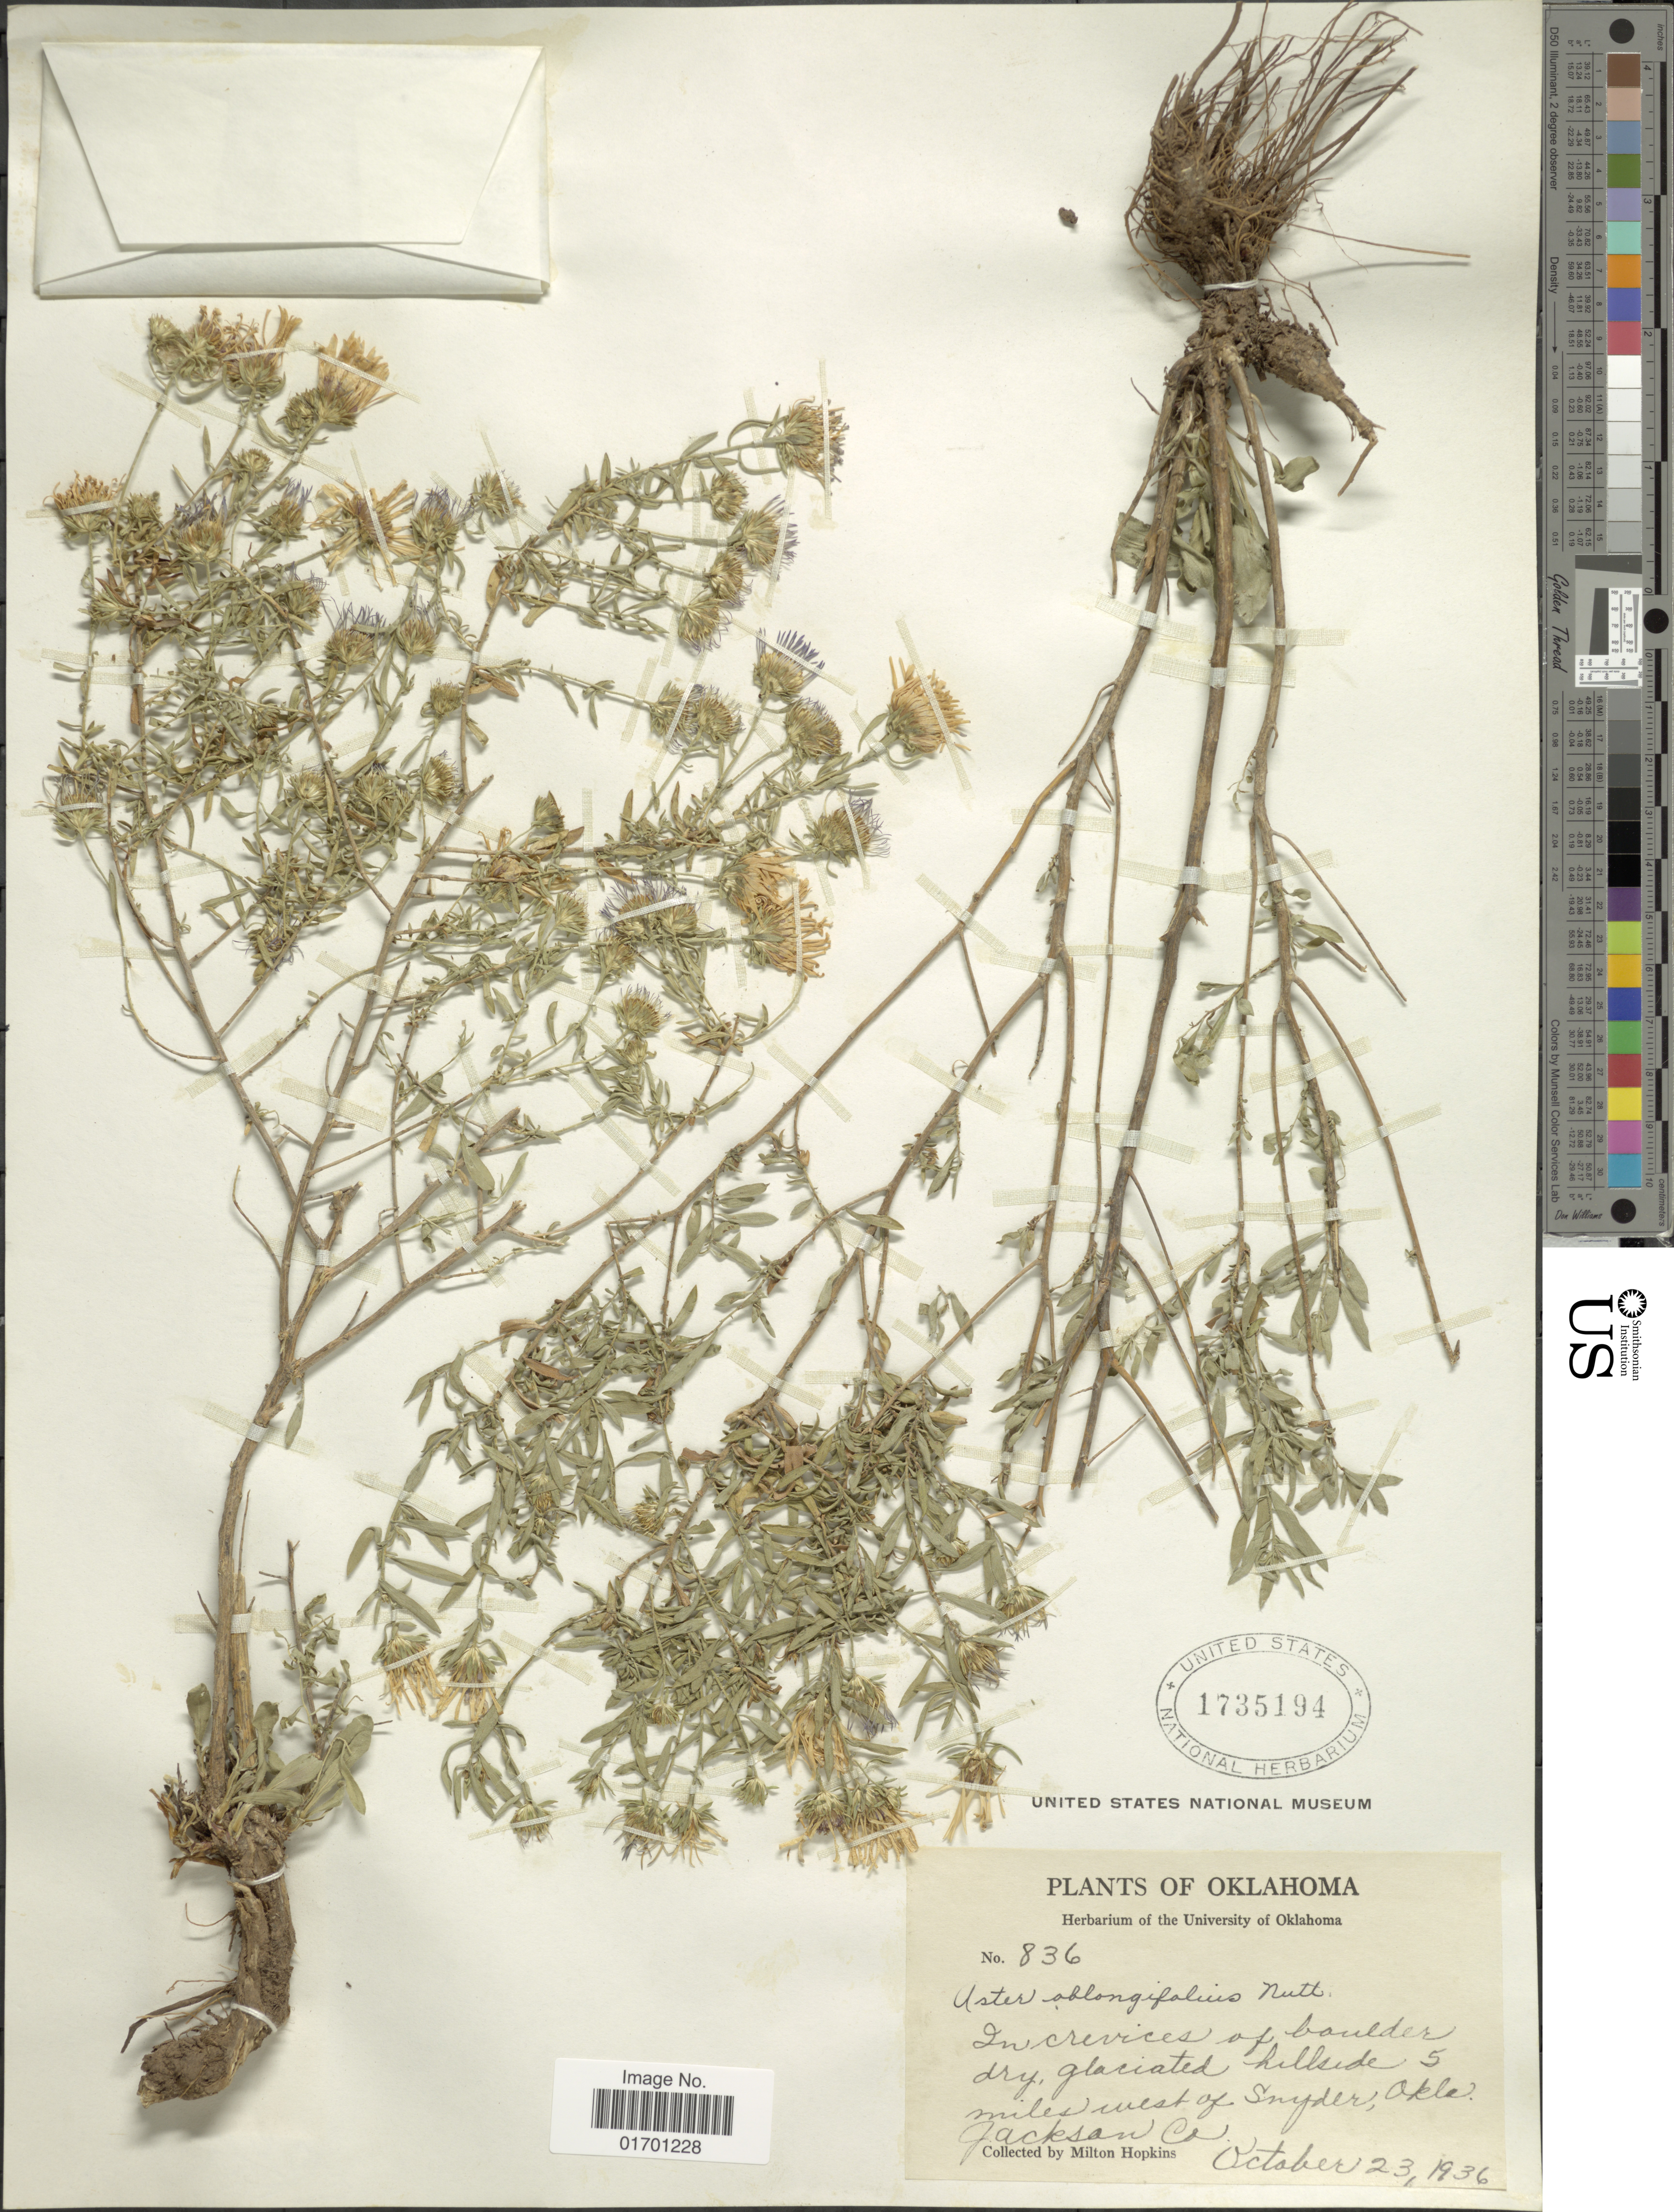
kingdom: Plantae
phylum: Tracheophyta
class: Magnoliopsida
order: Asterales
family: Asteraceae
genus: Symphyotrichum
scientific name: Symphyotrichum oblongifolium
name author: (Nutt.) G.L. Nesom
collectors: M. Hopkins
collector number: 836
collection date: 1936-10-23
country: United States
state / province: Oklahoma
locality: In crevices of boulder dry, glaciated hillside 5 miles west of Snyder, Jackson Co.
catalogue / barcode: US 1735194